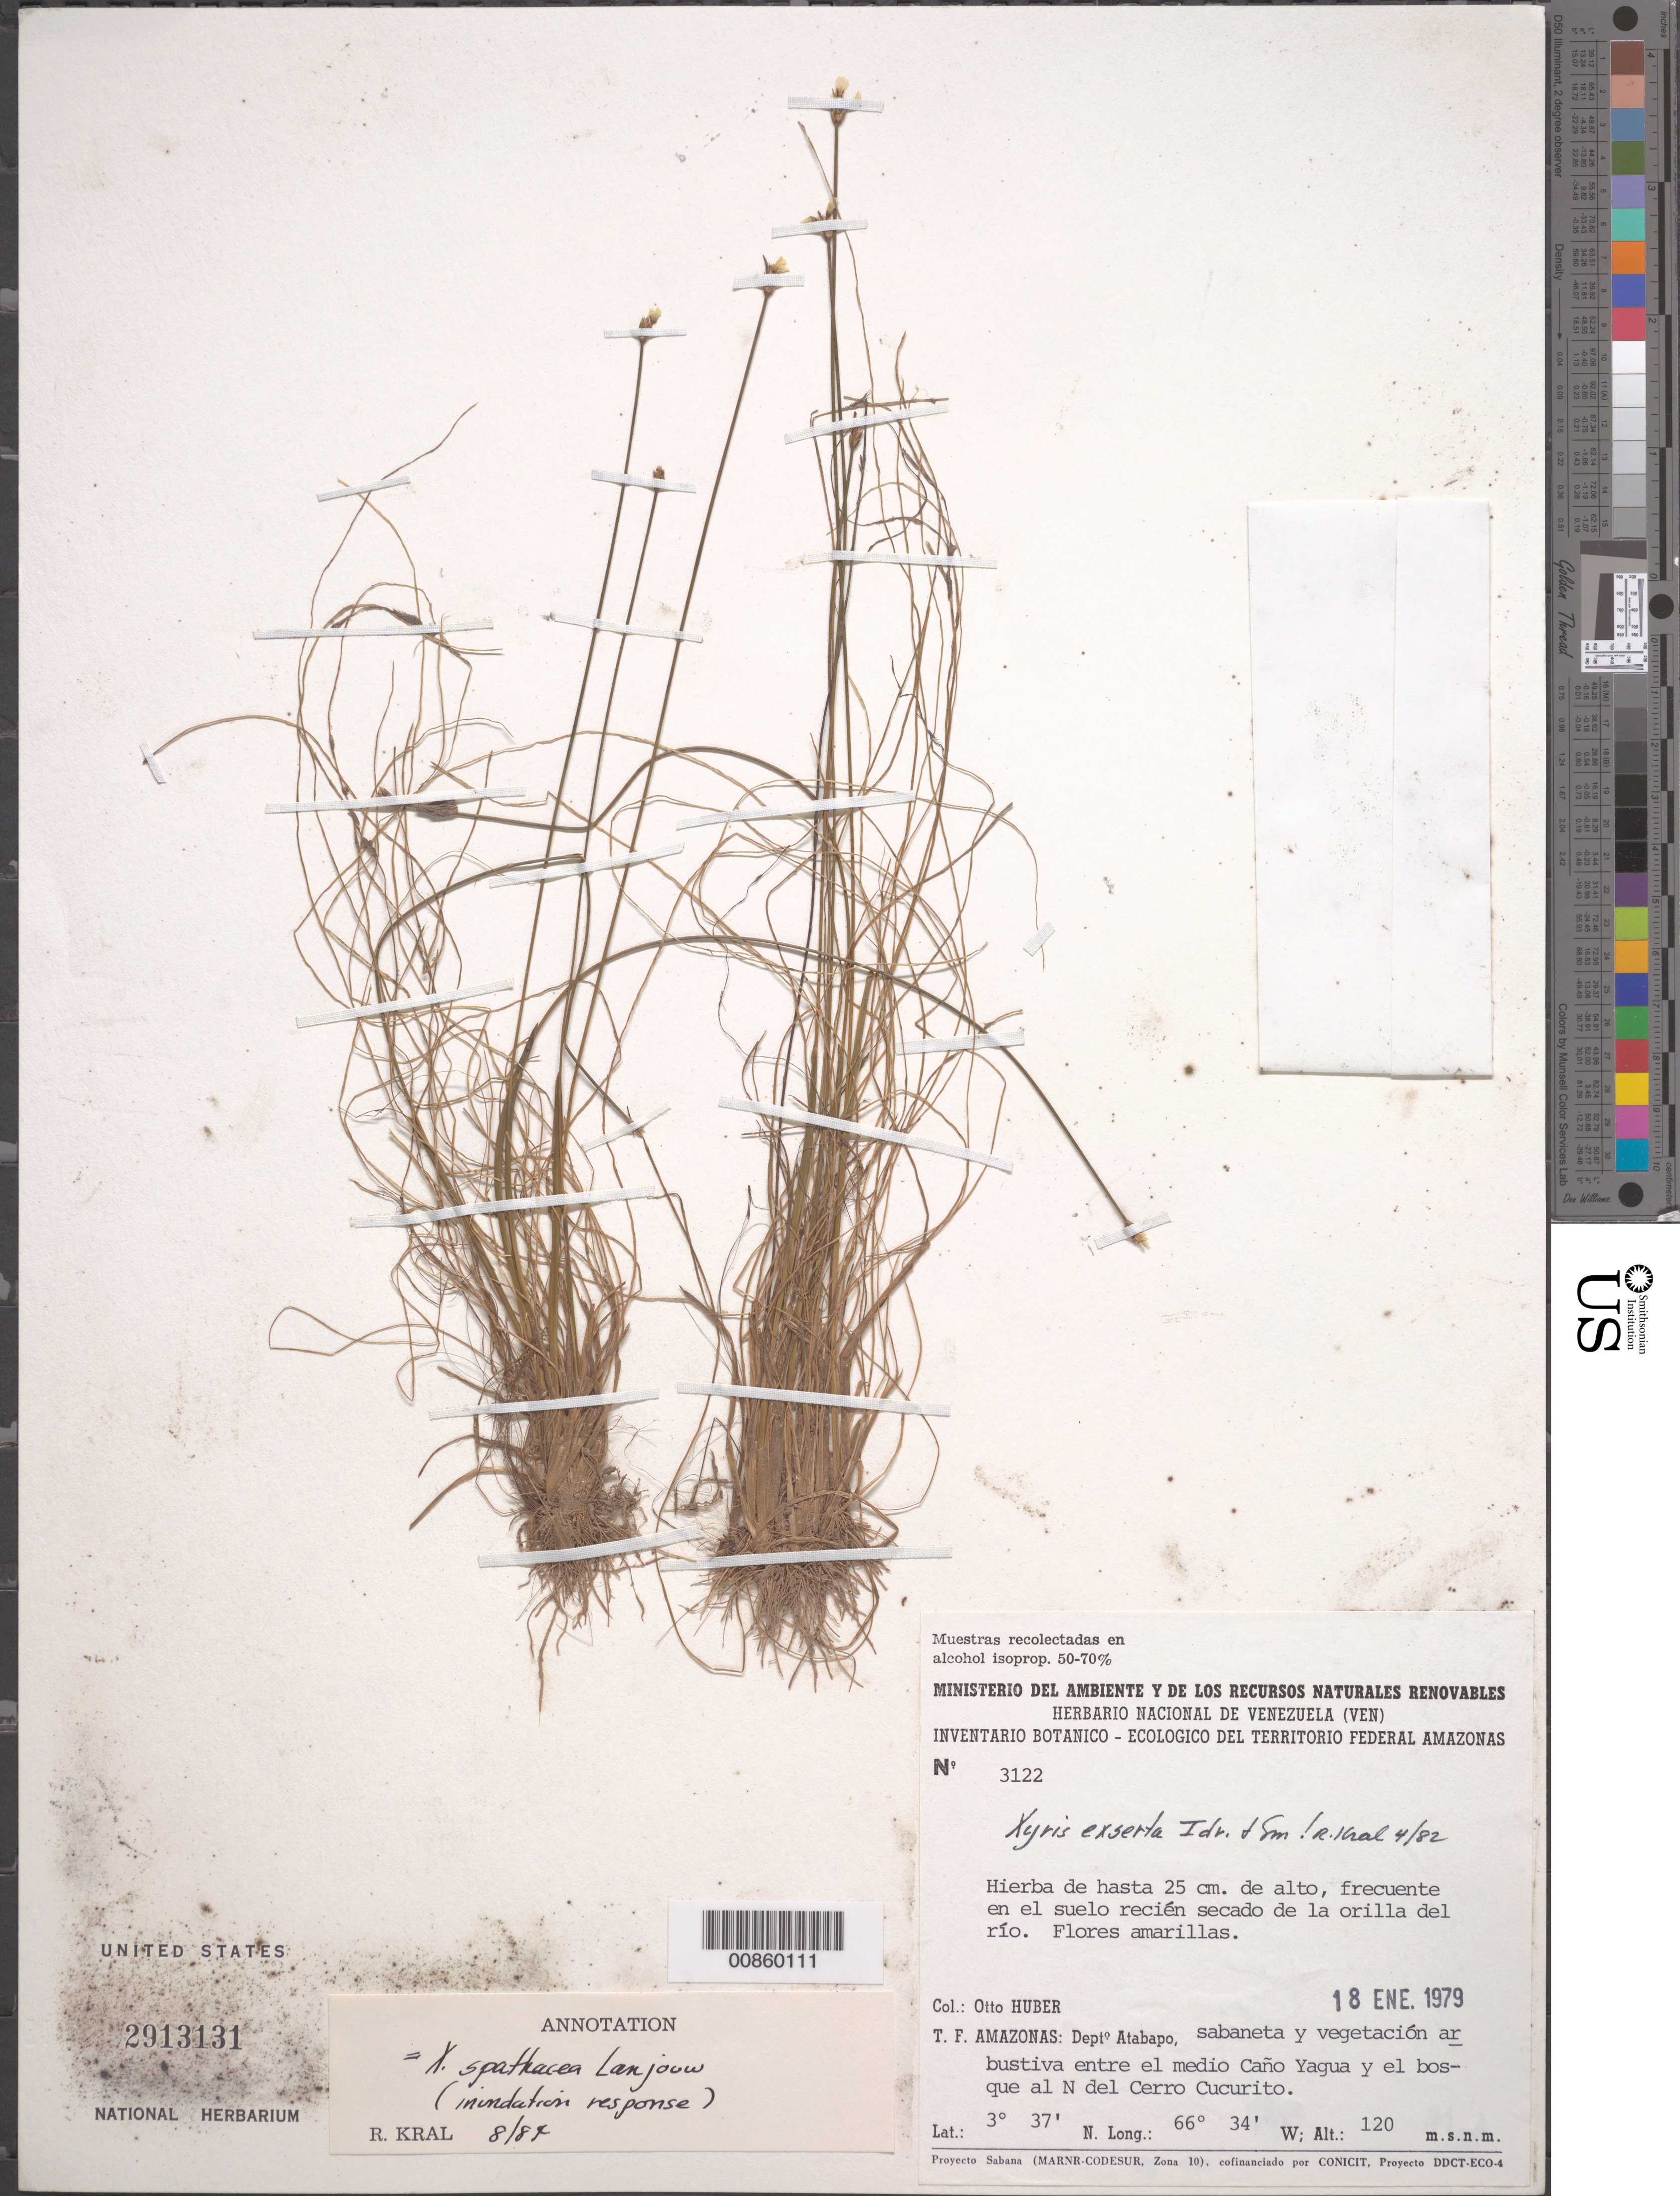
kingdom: Plantae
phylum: Tracheophyta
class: Liliopsida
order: Poales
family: Xyridaceae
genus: Xyris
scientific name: Xyris spathacea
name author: Lanj.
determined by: Kral, Robert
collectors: O. Huber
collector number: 3122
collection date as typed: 18-Jan-79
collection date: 1979-01-18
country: Venezuela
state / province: Amazonas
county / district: Atabapo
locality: Cerro Cucurito, entre el medio Caño Yagua y el bosque al N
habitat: Suelo recién secado de la orilla del río; sabaneta y vegetación arbustiva.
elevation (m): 120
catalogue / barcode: US 2913131